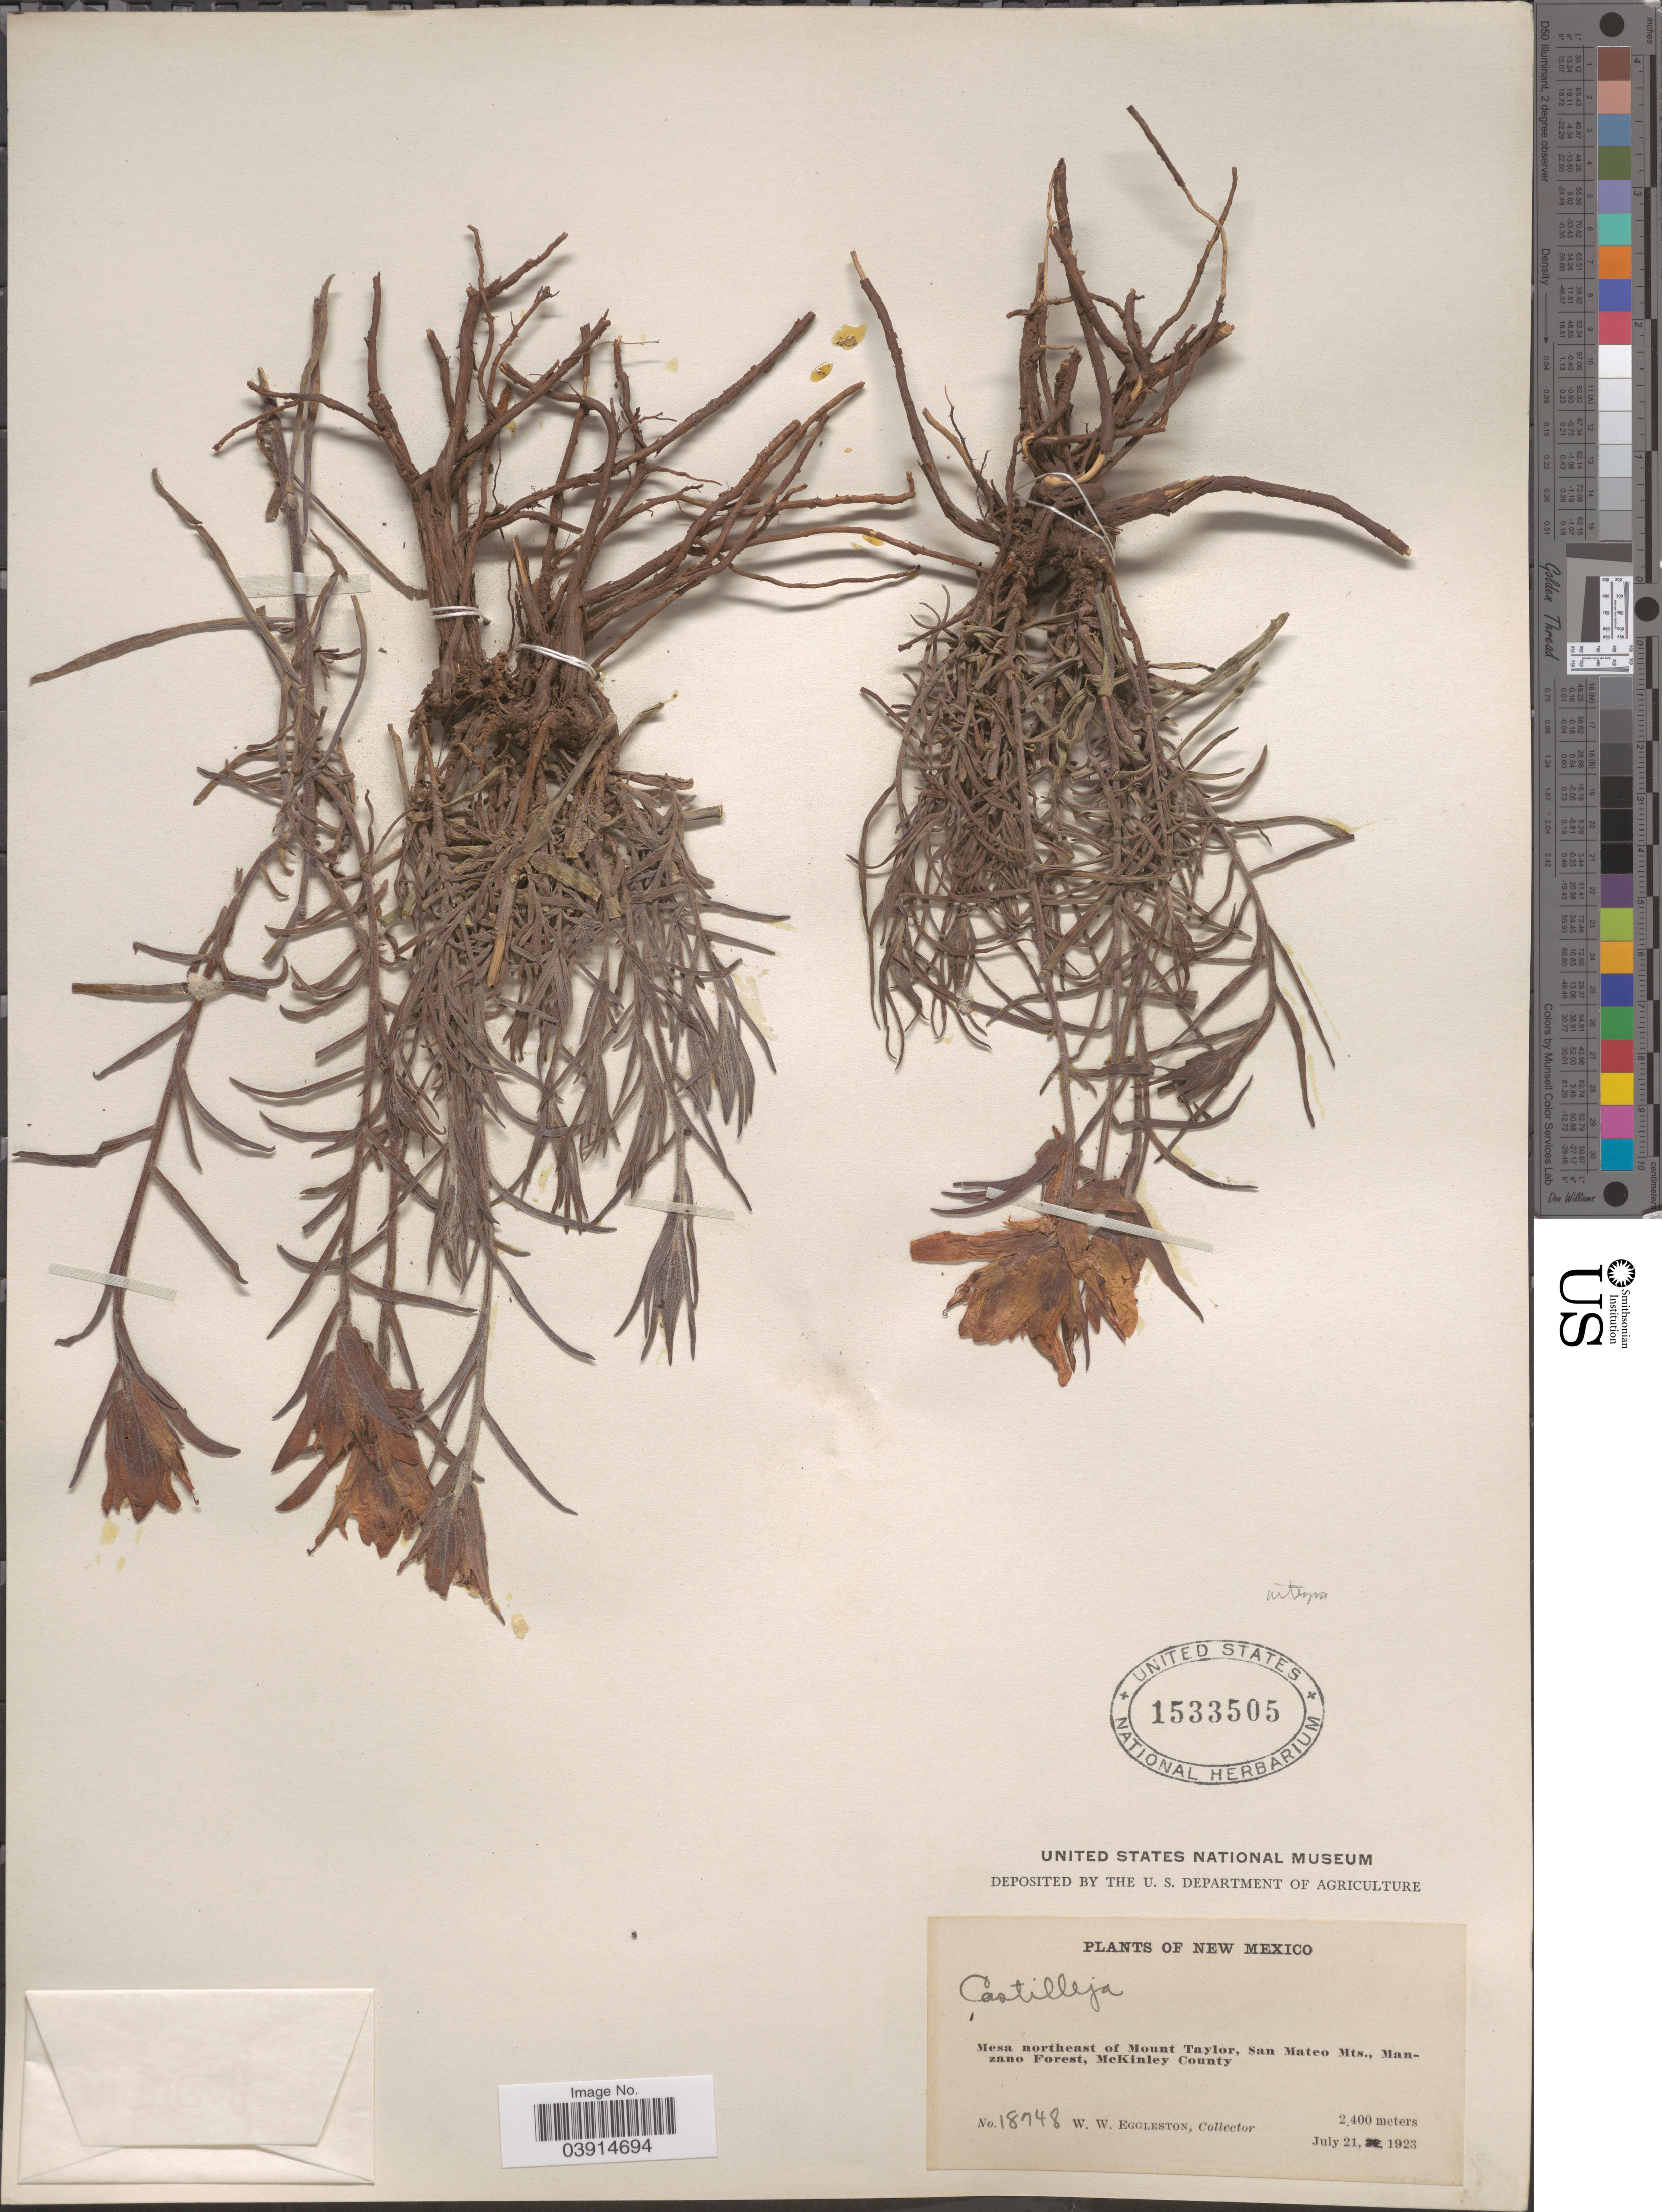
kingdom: Plantae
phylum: Tracheophyta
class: Magnoliopsida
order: Lamiales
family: Orobanchaceae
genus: Castilleja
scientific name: Castilleja sp.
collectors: W. W. Eggleston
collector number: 18748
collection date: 1923-07-21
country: United States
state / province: New Mexico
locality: Mesa northeast of Mount Taylor, San Mateo Mts., Manzano Forest, McKinley County.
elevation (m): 2400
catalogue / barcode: US 1533505